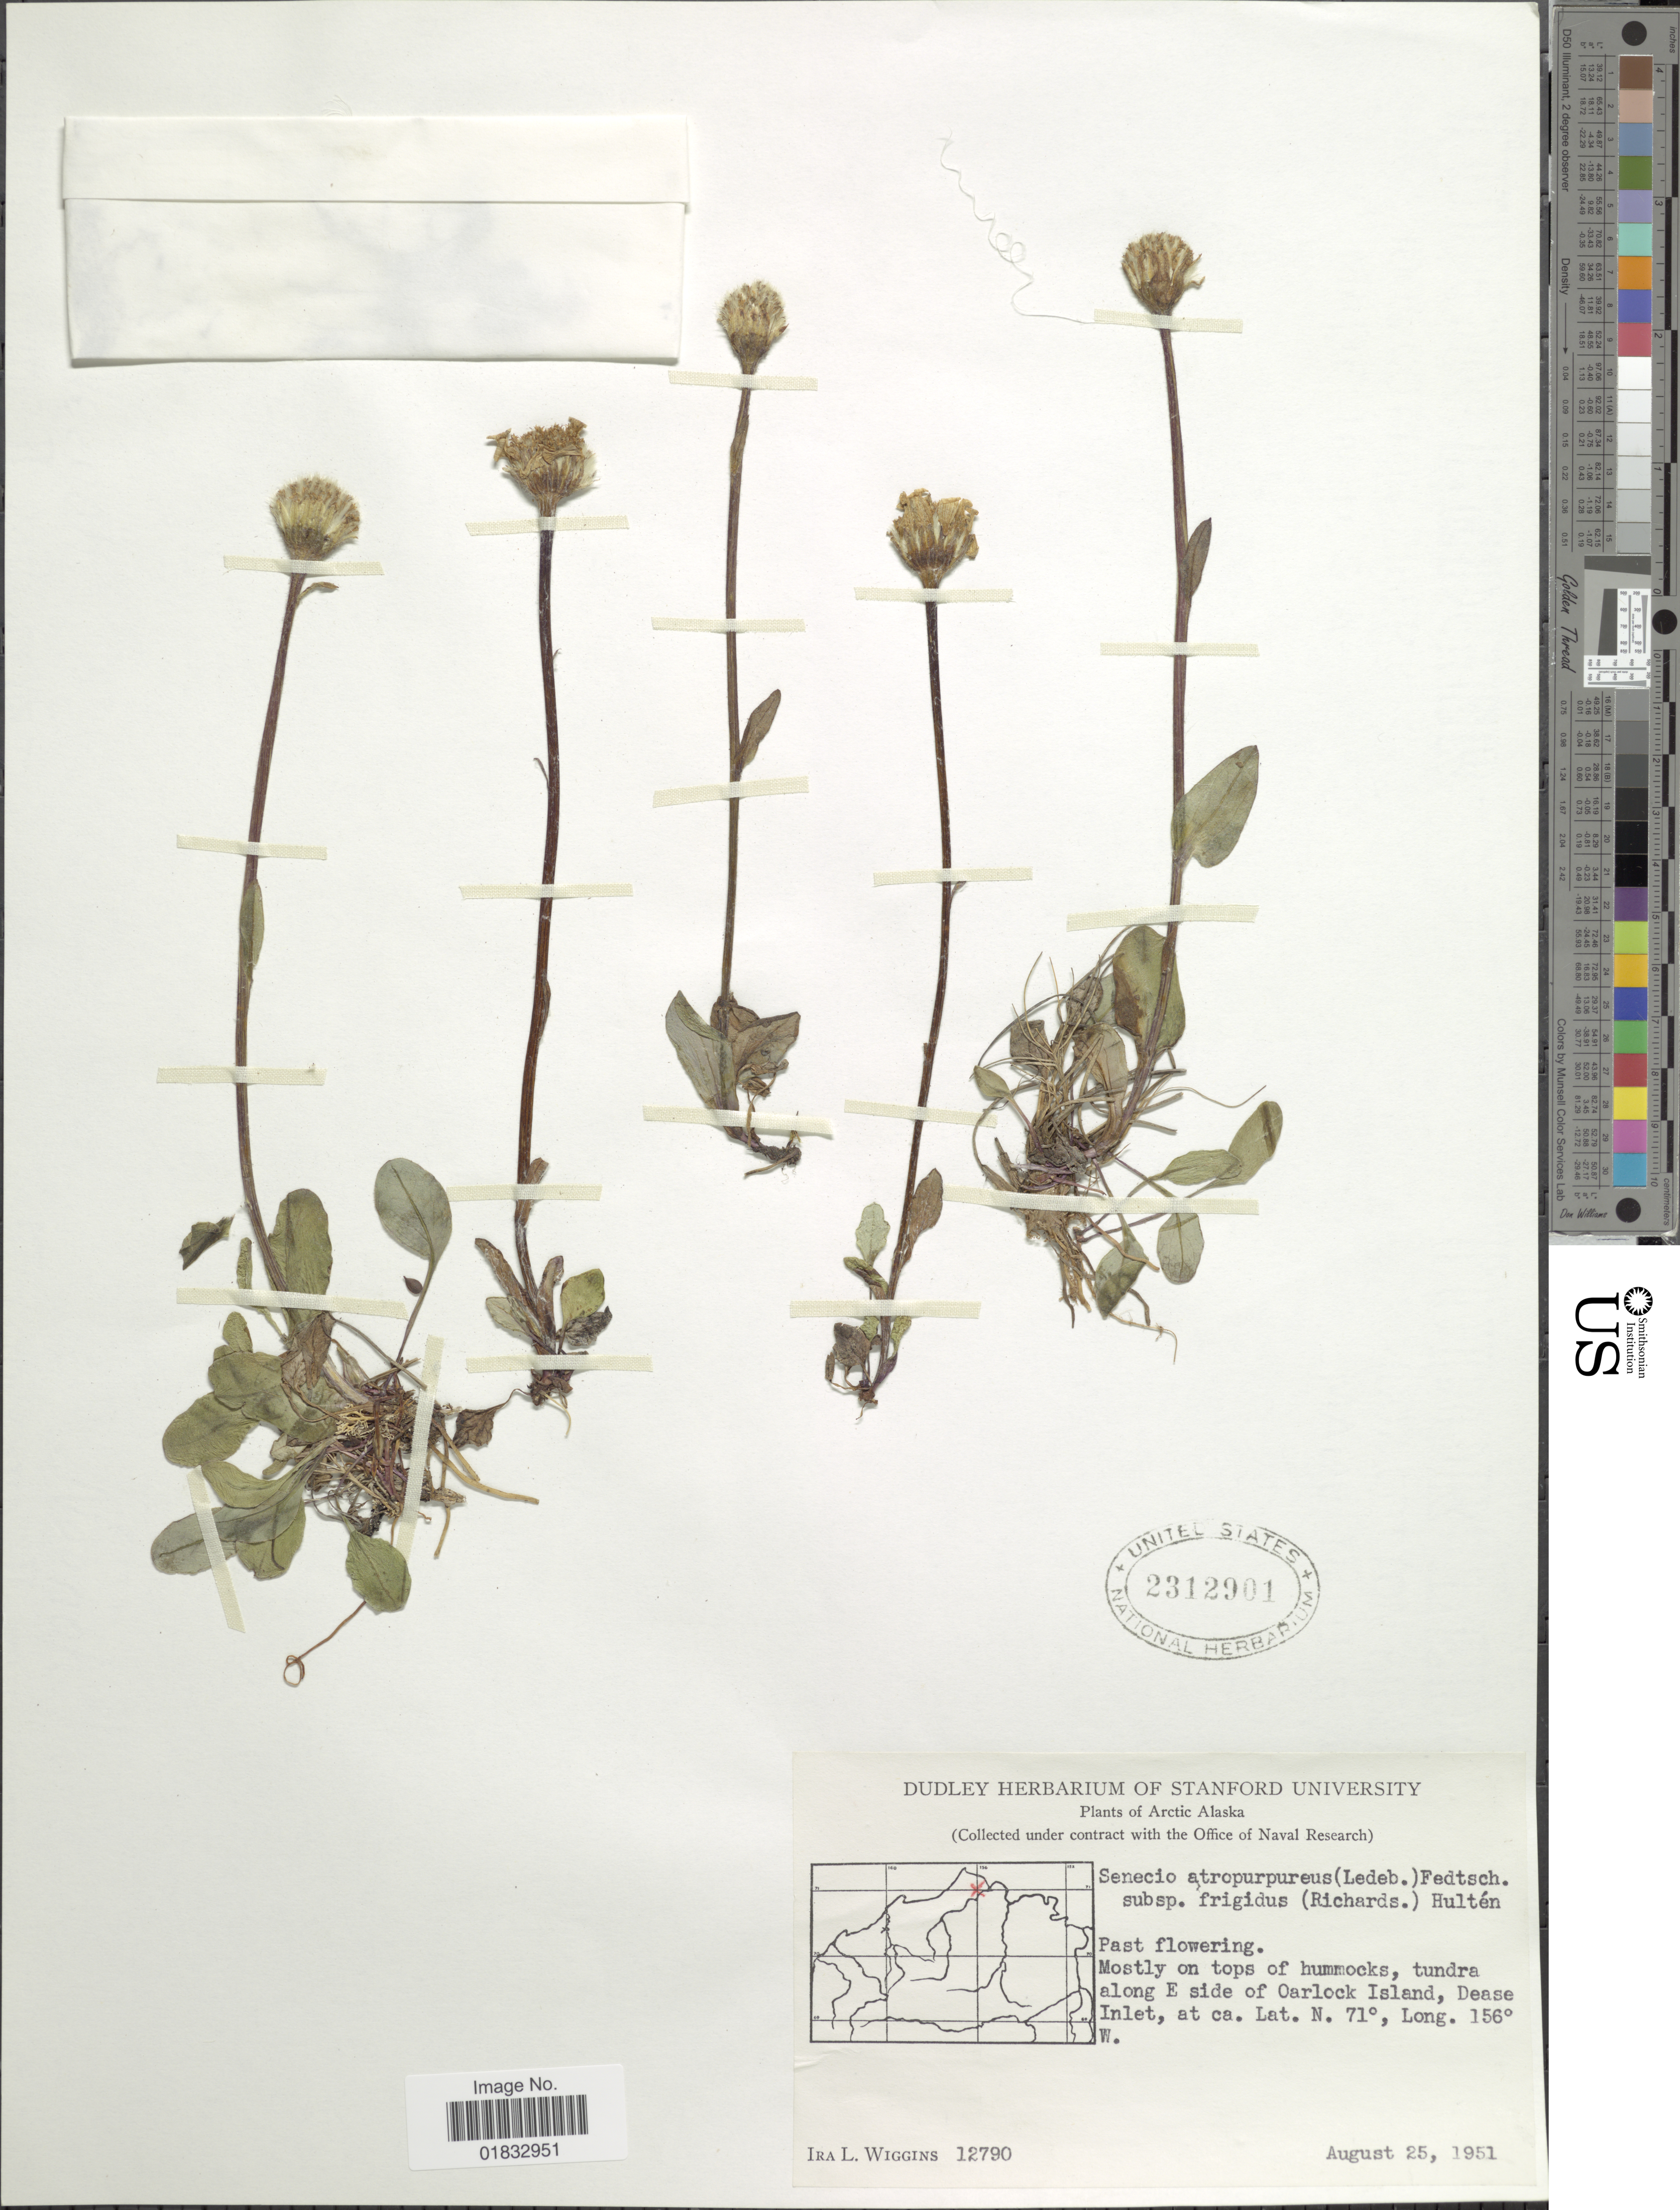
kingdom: Plantae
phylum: Tracheophyta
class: Magnoliopsida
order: Asterales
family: Asteraceae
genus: Tephroseris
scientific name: Tephroseris frigida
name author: (Richardson) Holub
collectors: I. L. Wiggins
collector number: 12790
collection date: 1951-08-25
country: United States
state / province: Alaska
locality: Arctic Alaska, Mostly on tops of hummocks, tundra along E side of Oarlock Island, Dease Inlet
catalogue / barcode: US 2312901